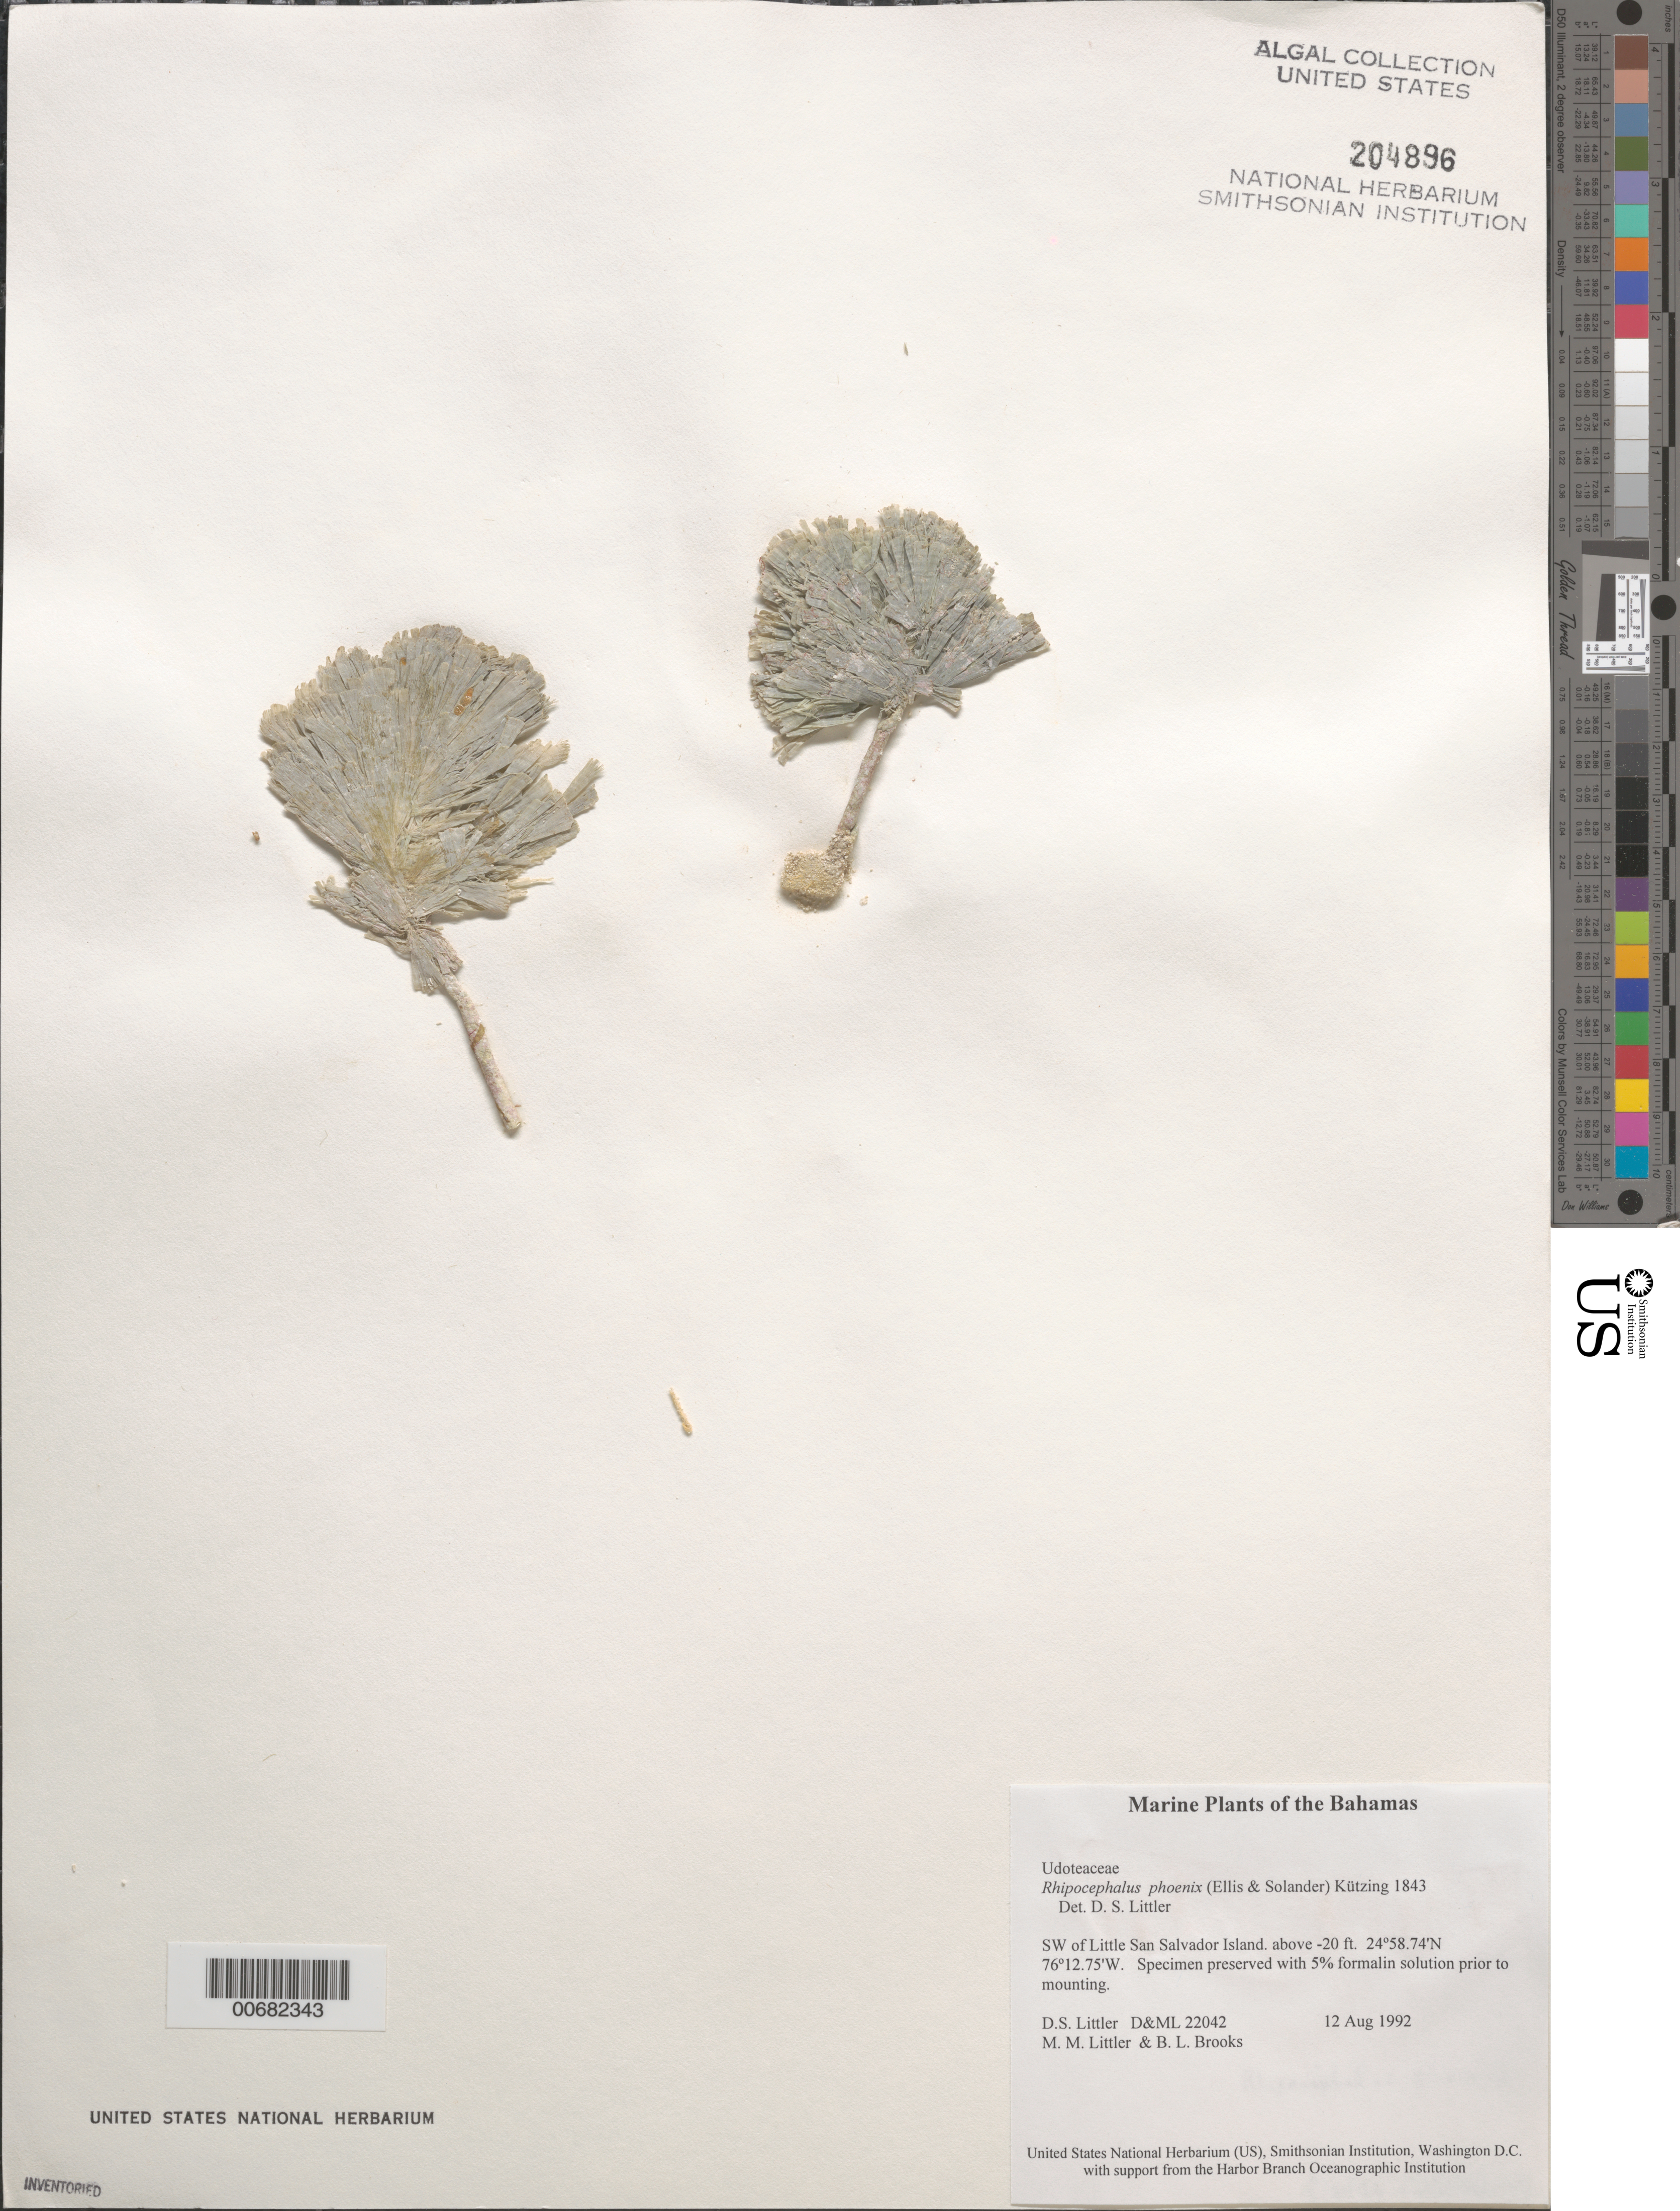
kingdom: Plantae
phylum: Chlorophyta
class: Ulvophyceae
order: Bryopsidales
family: Udoteaceae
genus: Rhipocephalus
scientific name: Rhipocephalus phoenix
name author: (J. Ellis & Sol.) Kütz.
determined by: Littler, D. S.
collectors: D. S. Littler, M. M. Littler & B. Brooks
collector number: D&ML 22042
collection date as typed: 12 Aug 1992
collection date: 1992-08-12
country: Bahamas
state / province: San Salvador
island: Little San Salvador Island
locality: Southwest of Little San Salvador Island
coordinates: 24 58.74' N, 76 12.75' W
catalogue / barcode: US 204896